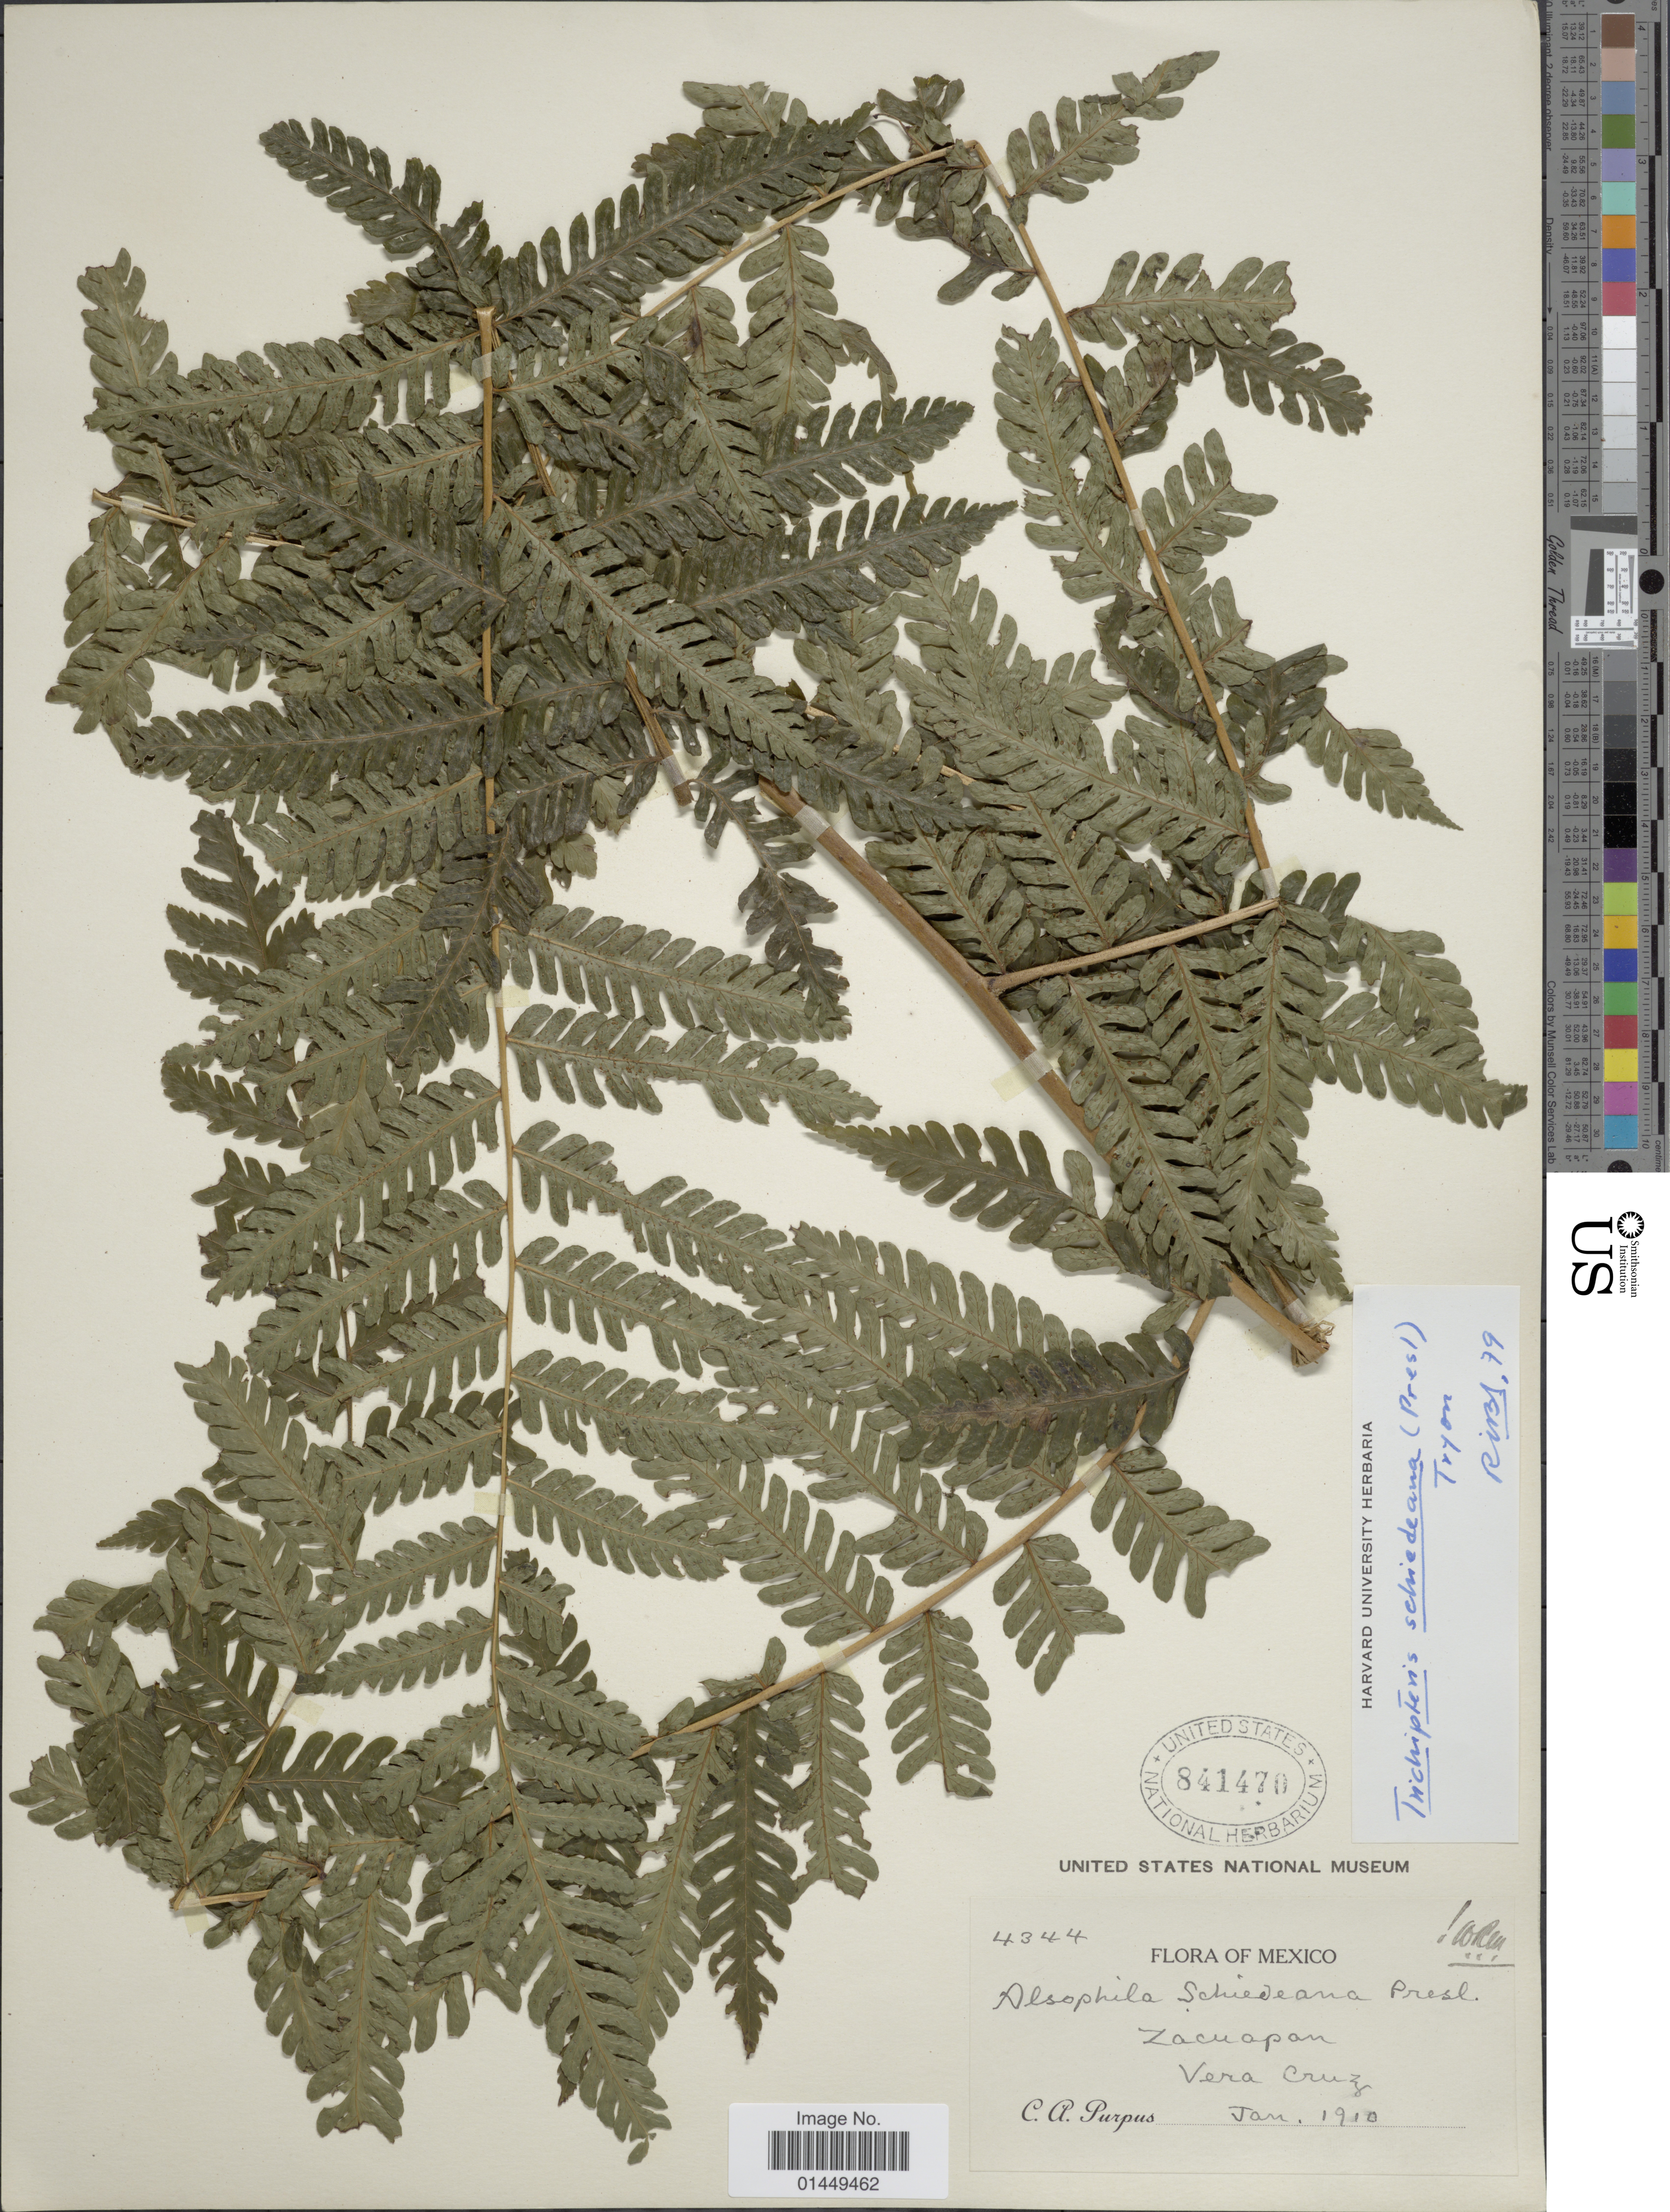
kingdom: Plantae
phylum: Tracheophyta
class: Polypodiopsida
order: Cyatheales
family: Cyatheaceae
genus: Cyathea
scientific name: Cyathea schiedeana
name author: (C. Presl) Domin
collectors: C. A. Purpus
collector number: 4344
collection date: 1910-01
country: Mexico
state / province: Veracruz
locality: Zacuapan, Vera Cruz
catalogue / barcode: US 841470